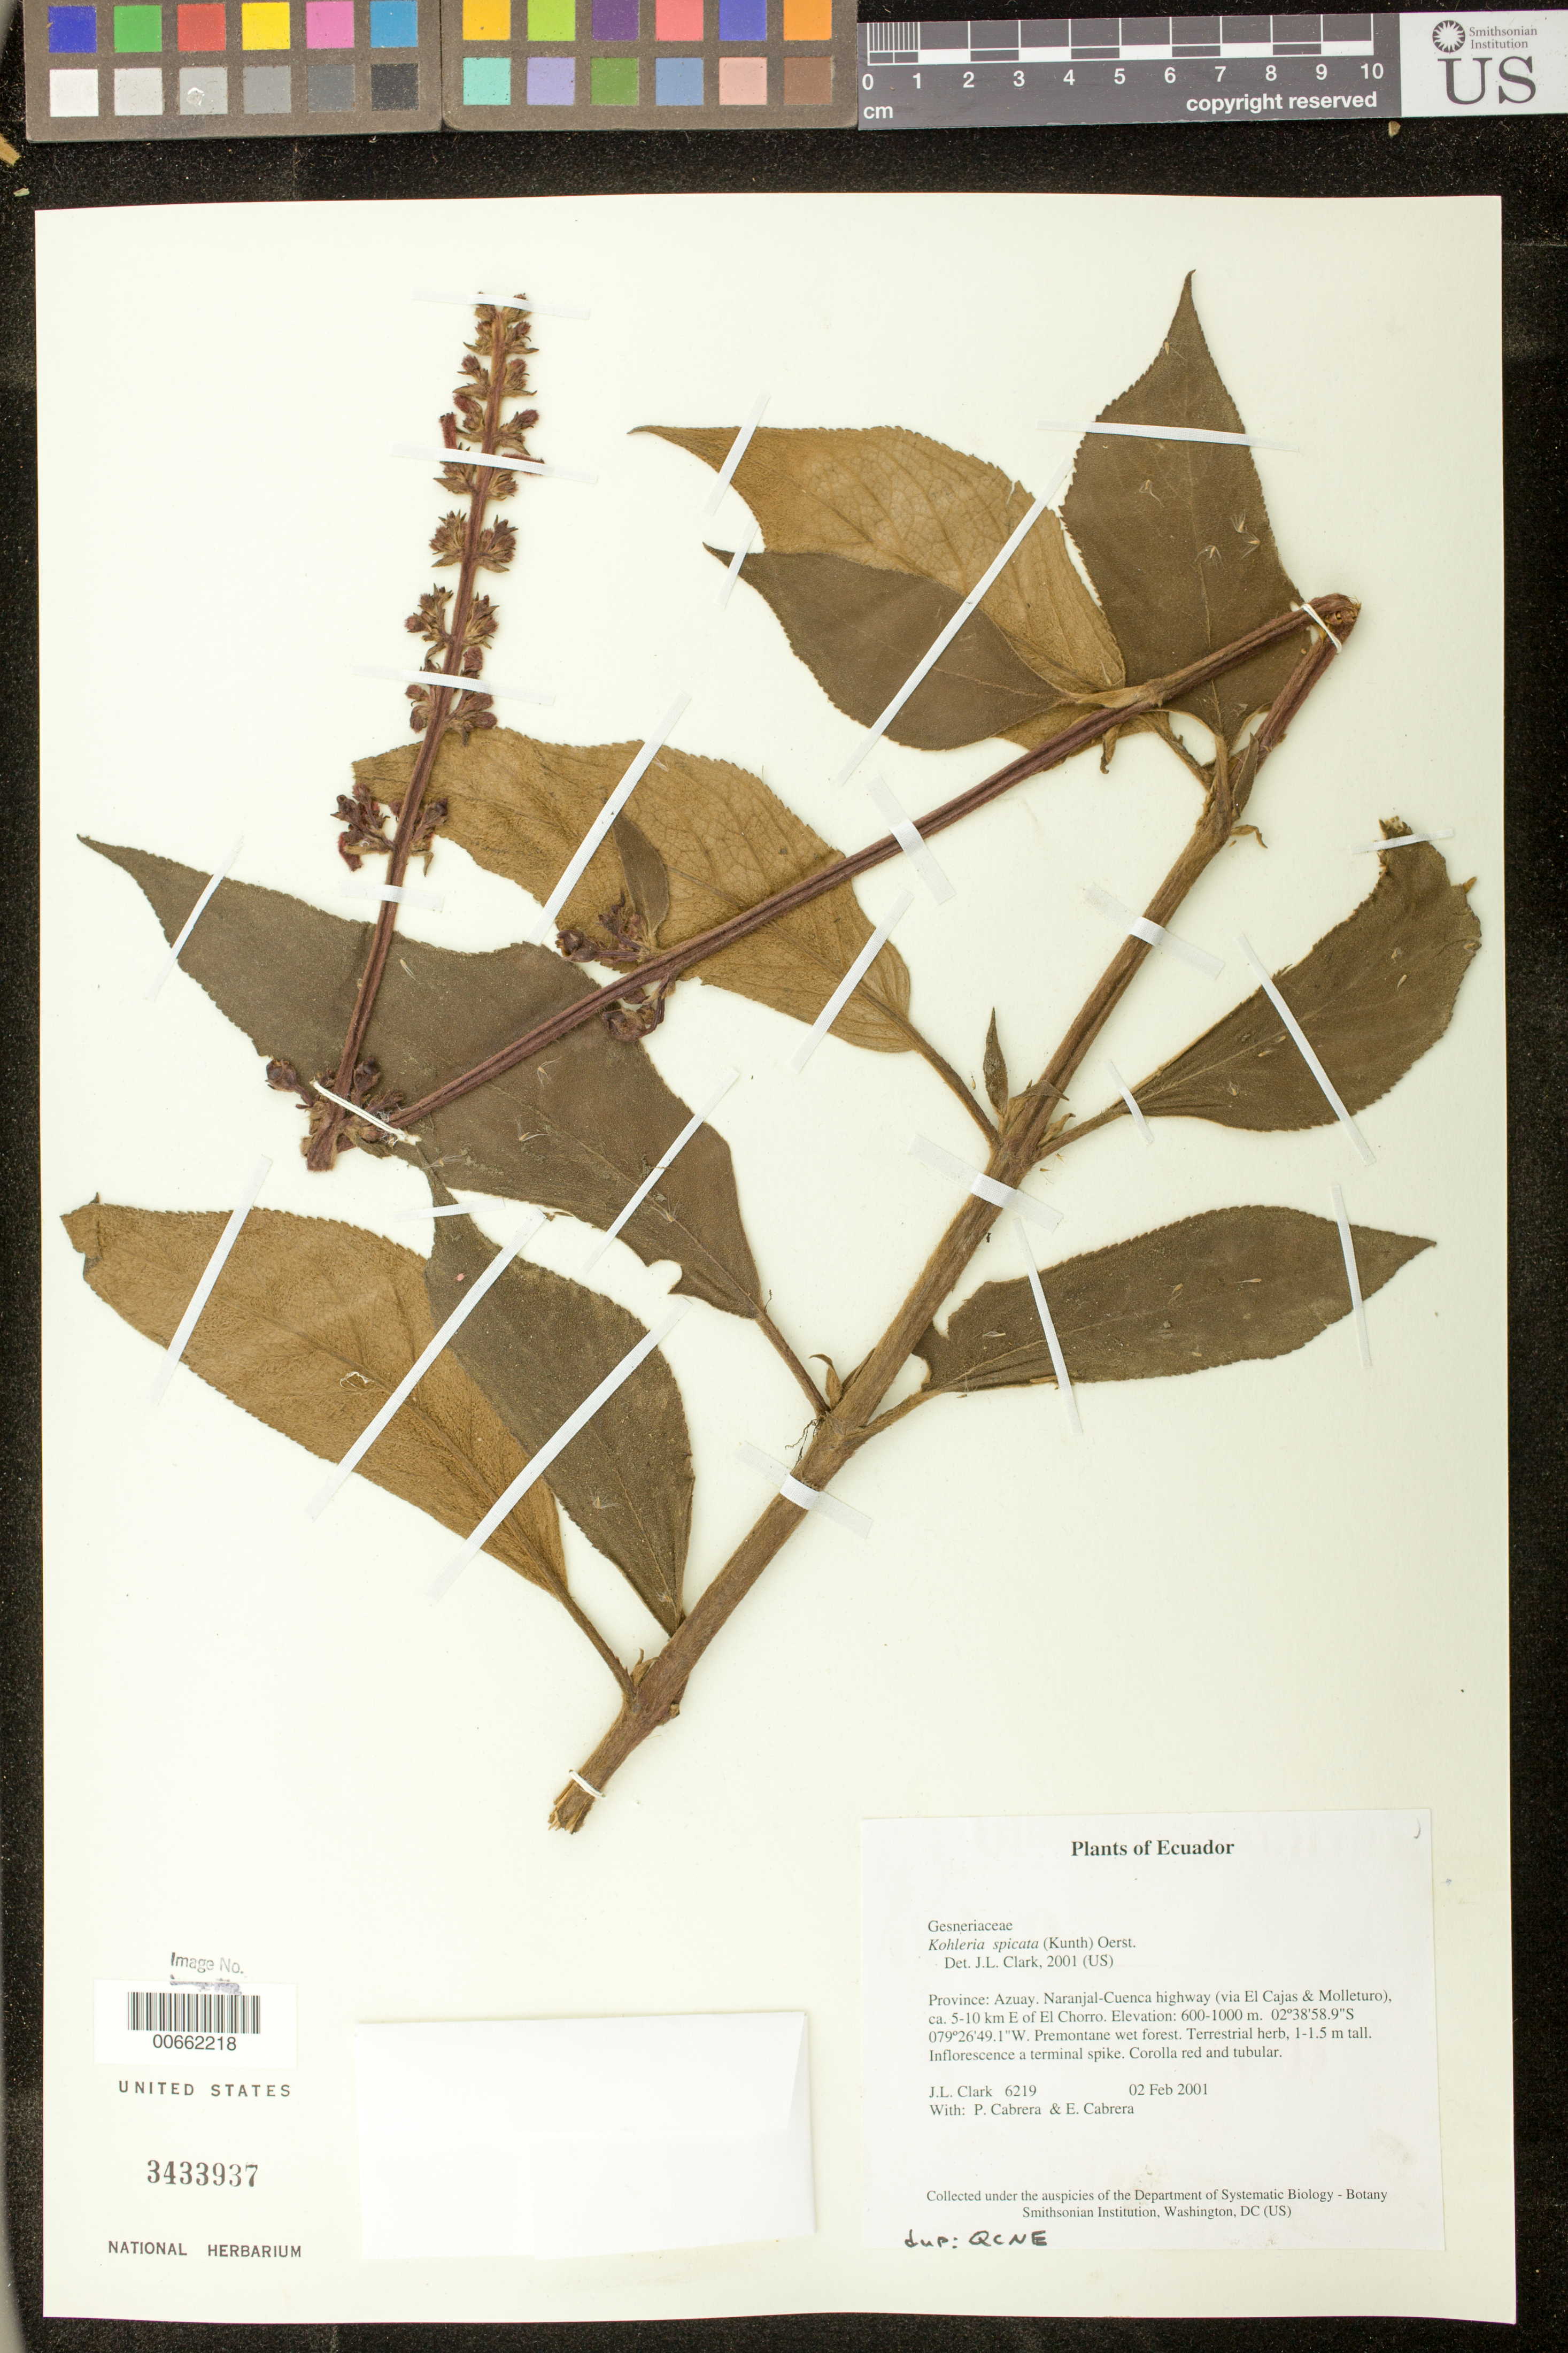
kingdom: Plantae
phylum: Tracheophyta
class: Magnoliopsida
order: Lamiales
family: Gesneriaceae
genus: Kohleria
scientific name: Kohleria spicata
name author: (Kunth) Oerst.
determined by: Clark, J. L., (SEL), The Marie Selby Botanical Garden (UNITED STATES)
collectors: J. L. Clark, P. Cabrera & E. Cabrera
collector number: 6219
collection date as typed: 02 Feb 2001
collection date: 2001-02-02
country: Ecuador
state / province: Azuay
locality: Naranjal-Cuenca highway (via El Cajas & Molleturo), ca. 5-10 km E of El Chorro.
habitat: Premontane wet forest.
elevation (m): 600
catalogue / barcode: US 3433937